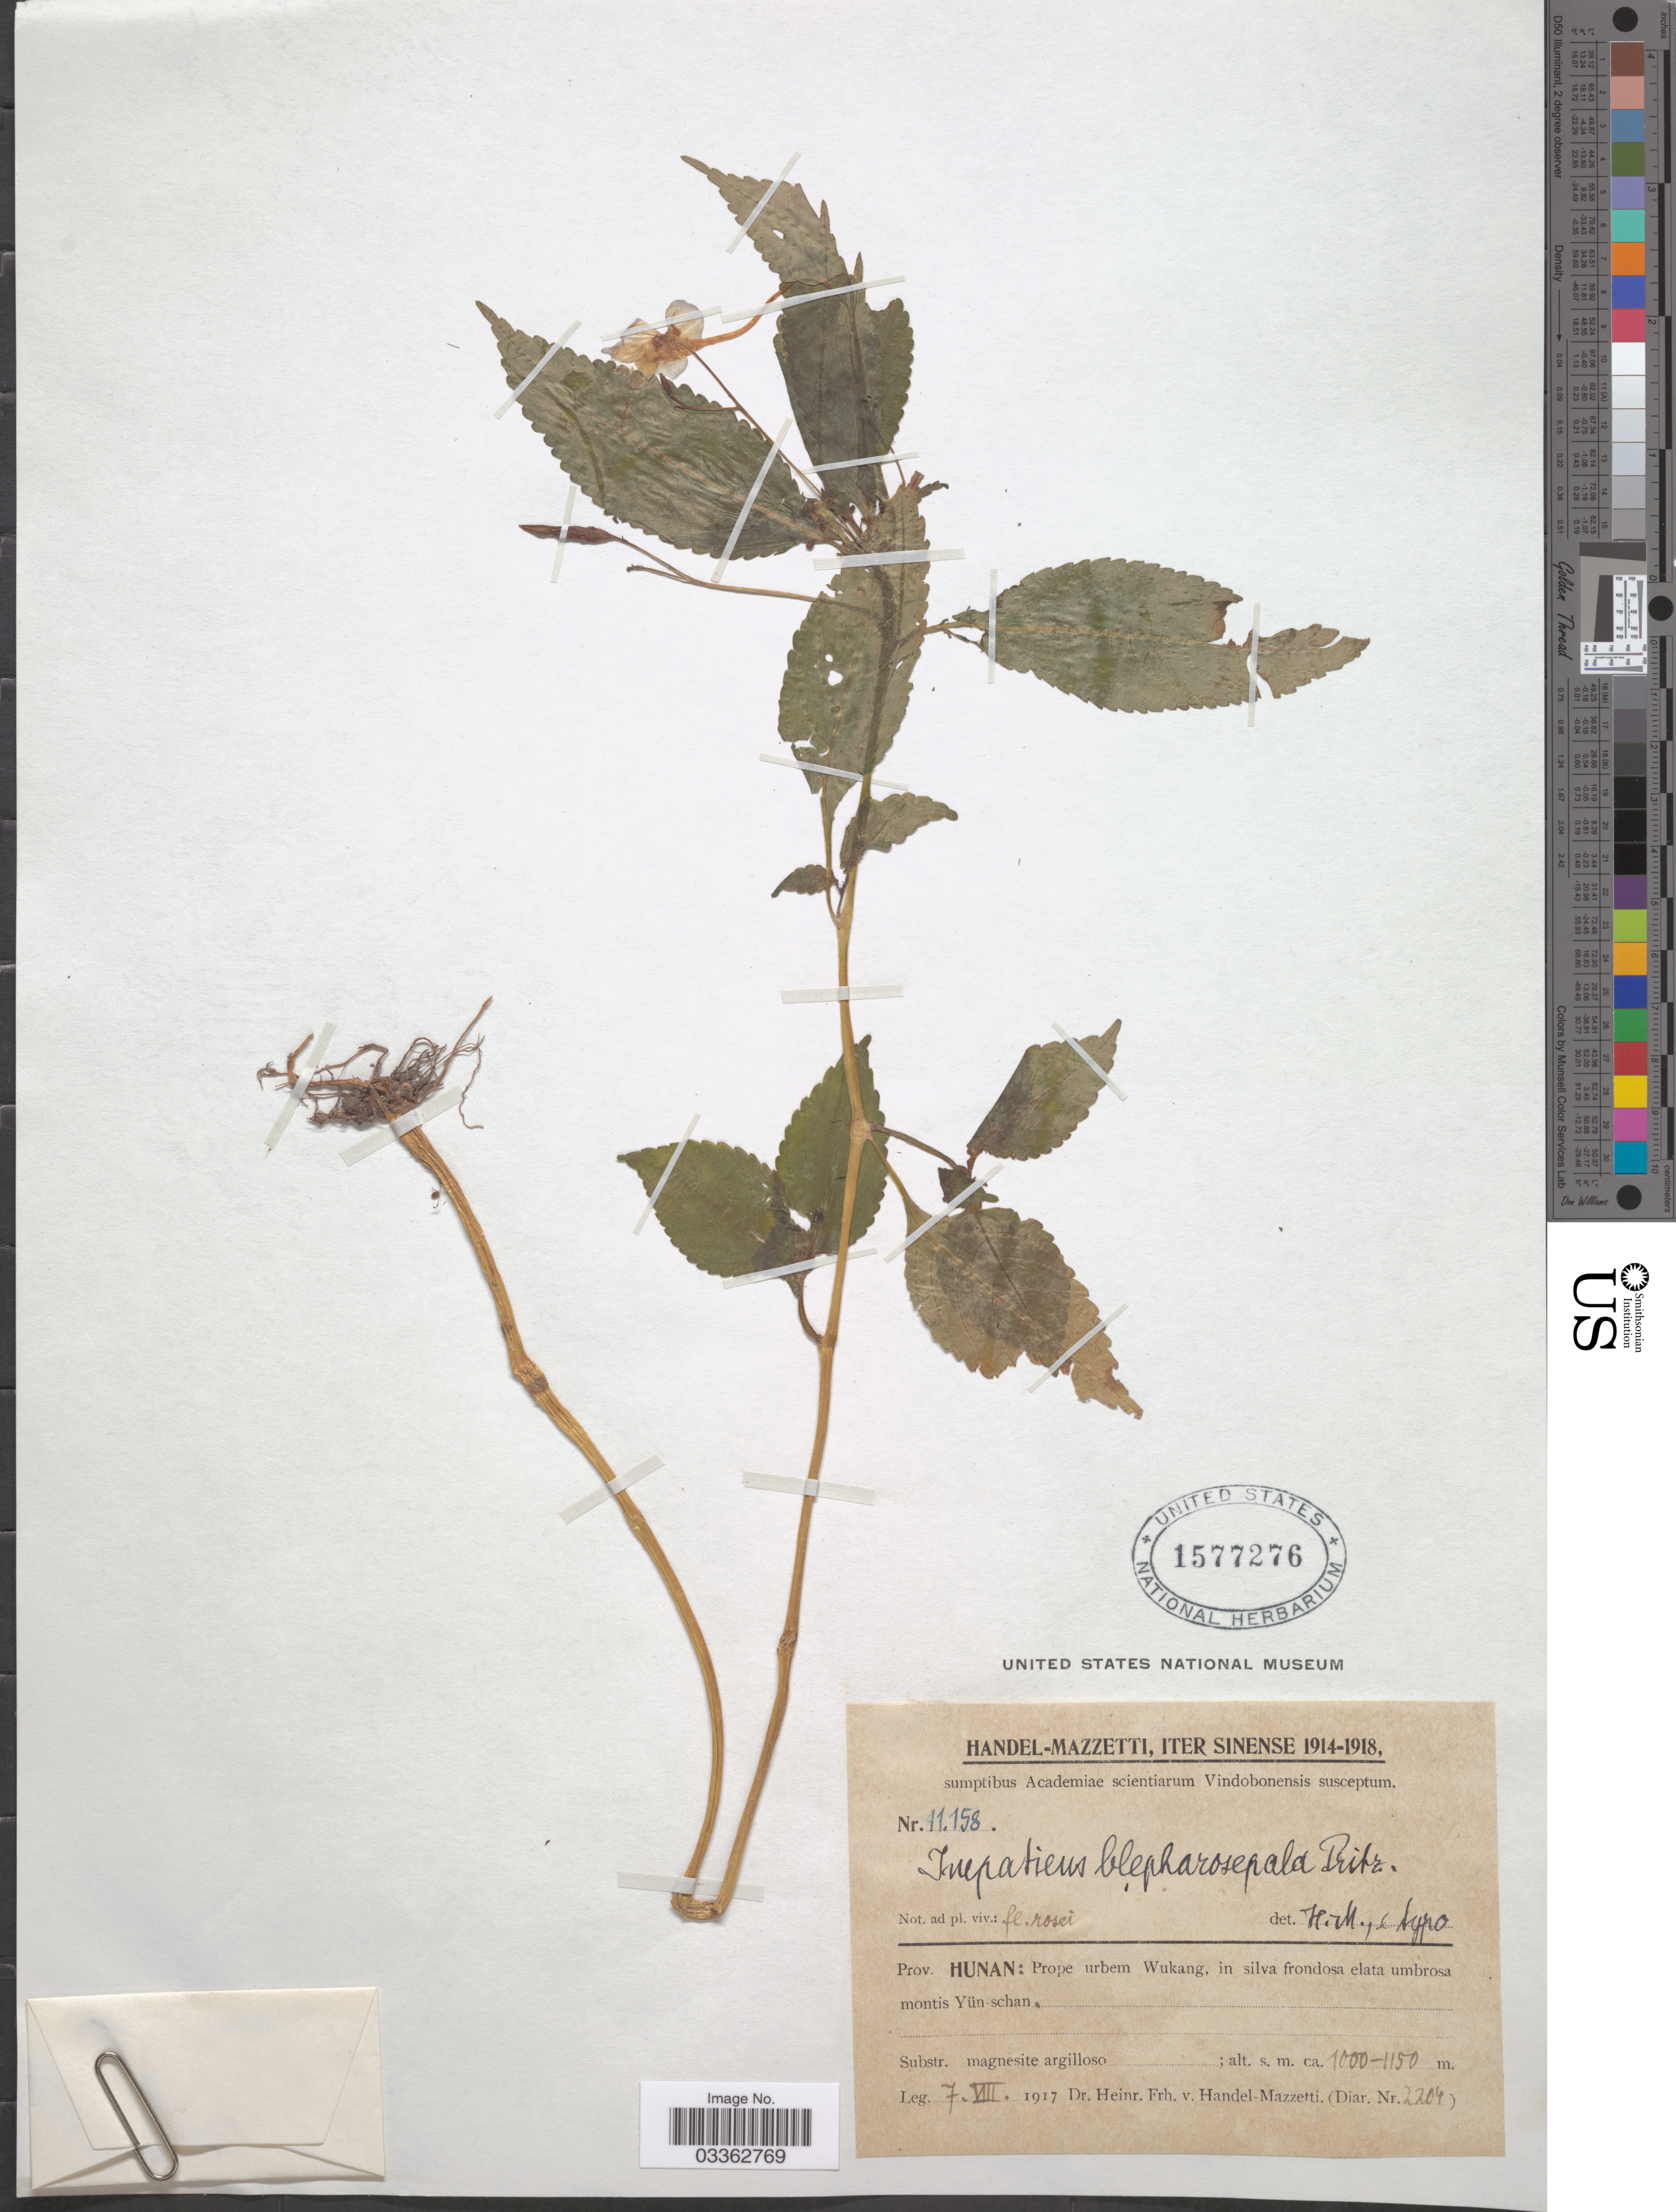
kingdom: Plantae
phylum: Tracheophyta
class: Magnoliopsida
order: Ericales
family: Balsaminaceae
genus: Impatiens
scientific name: Impatiens blepharosepala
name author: E. Pritz. in Diels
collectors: H. Handel-Mazzetti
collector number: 11158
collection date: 1917-08-07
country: China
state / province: Hunan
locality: Prope urbem Wukang, in silva frondosa elata umbrosa montis Yün-schan.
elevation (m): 1000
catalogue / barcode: US 1577276